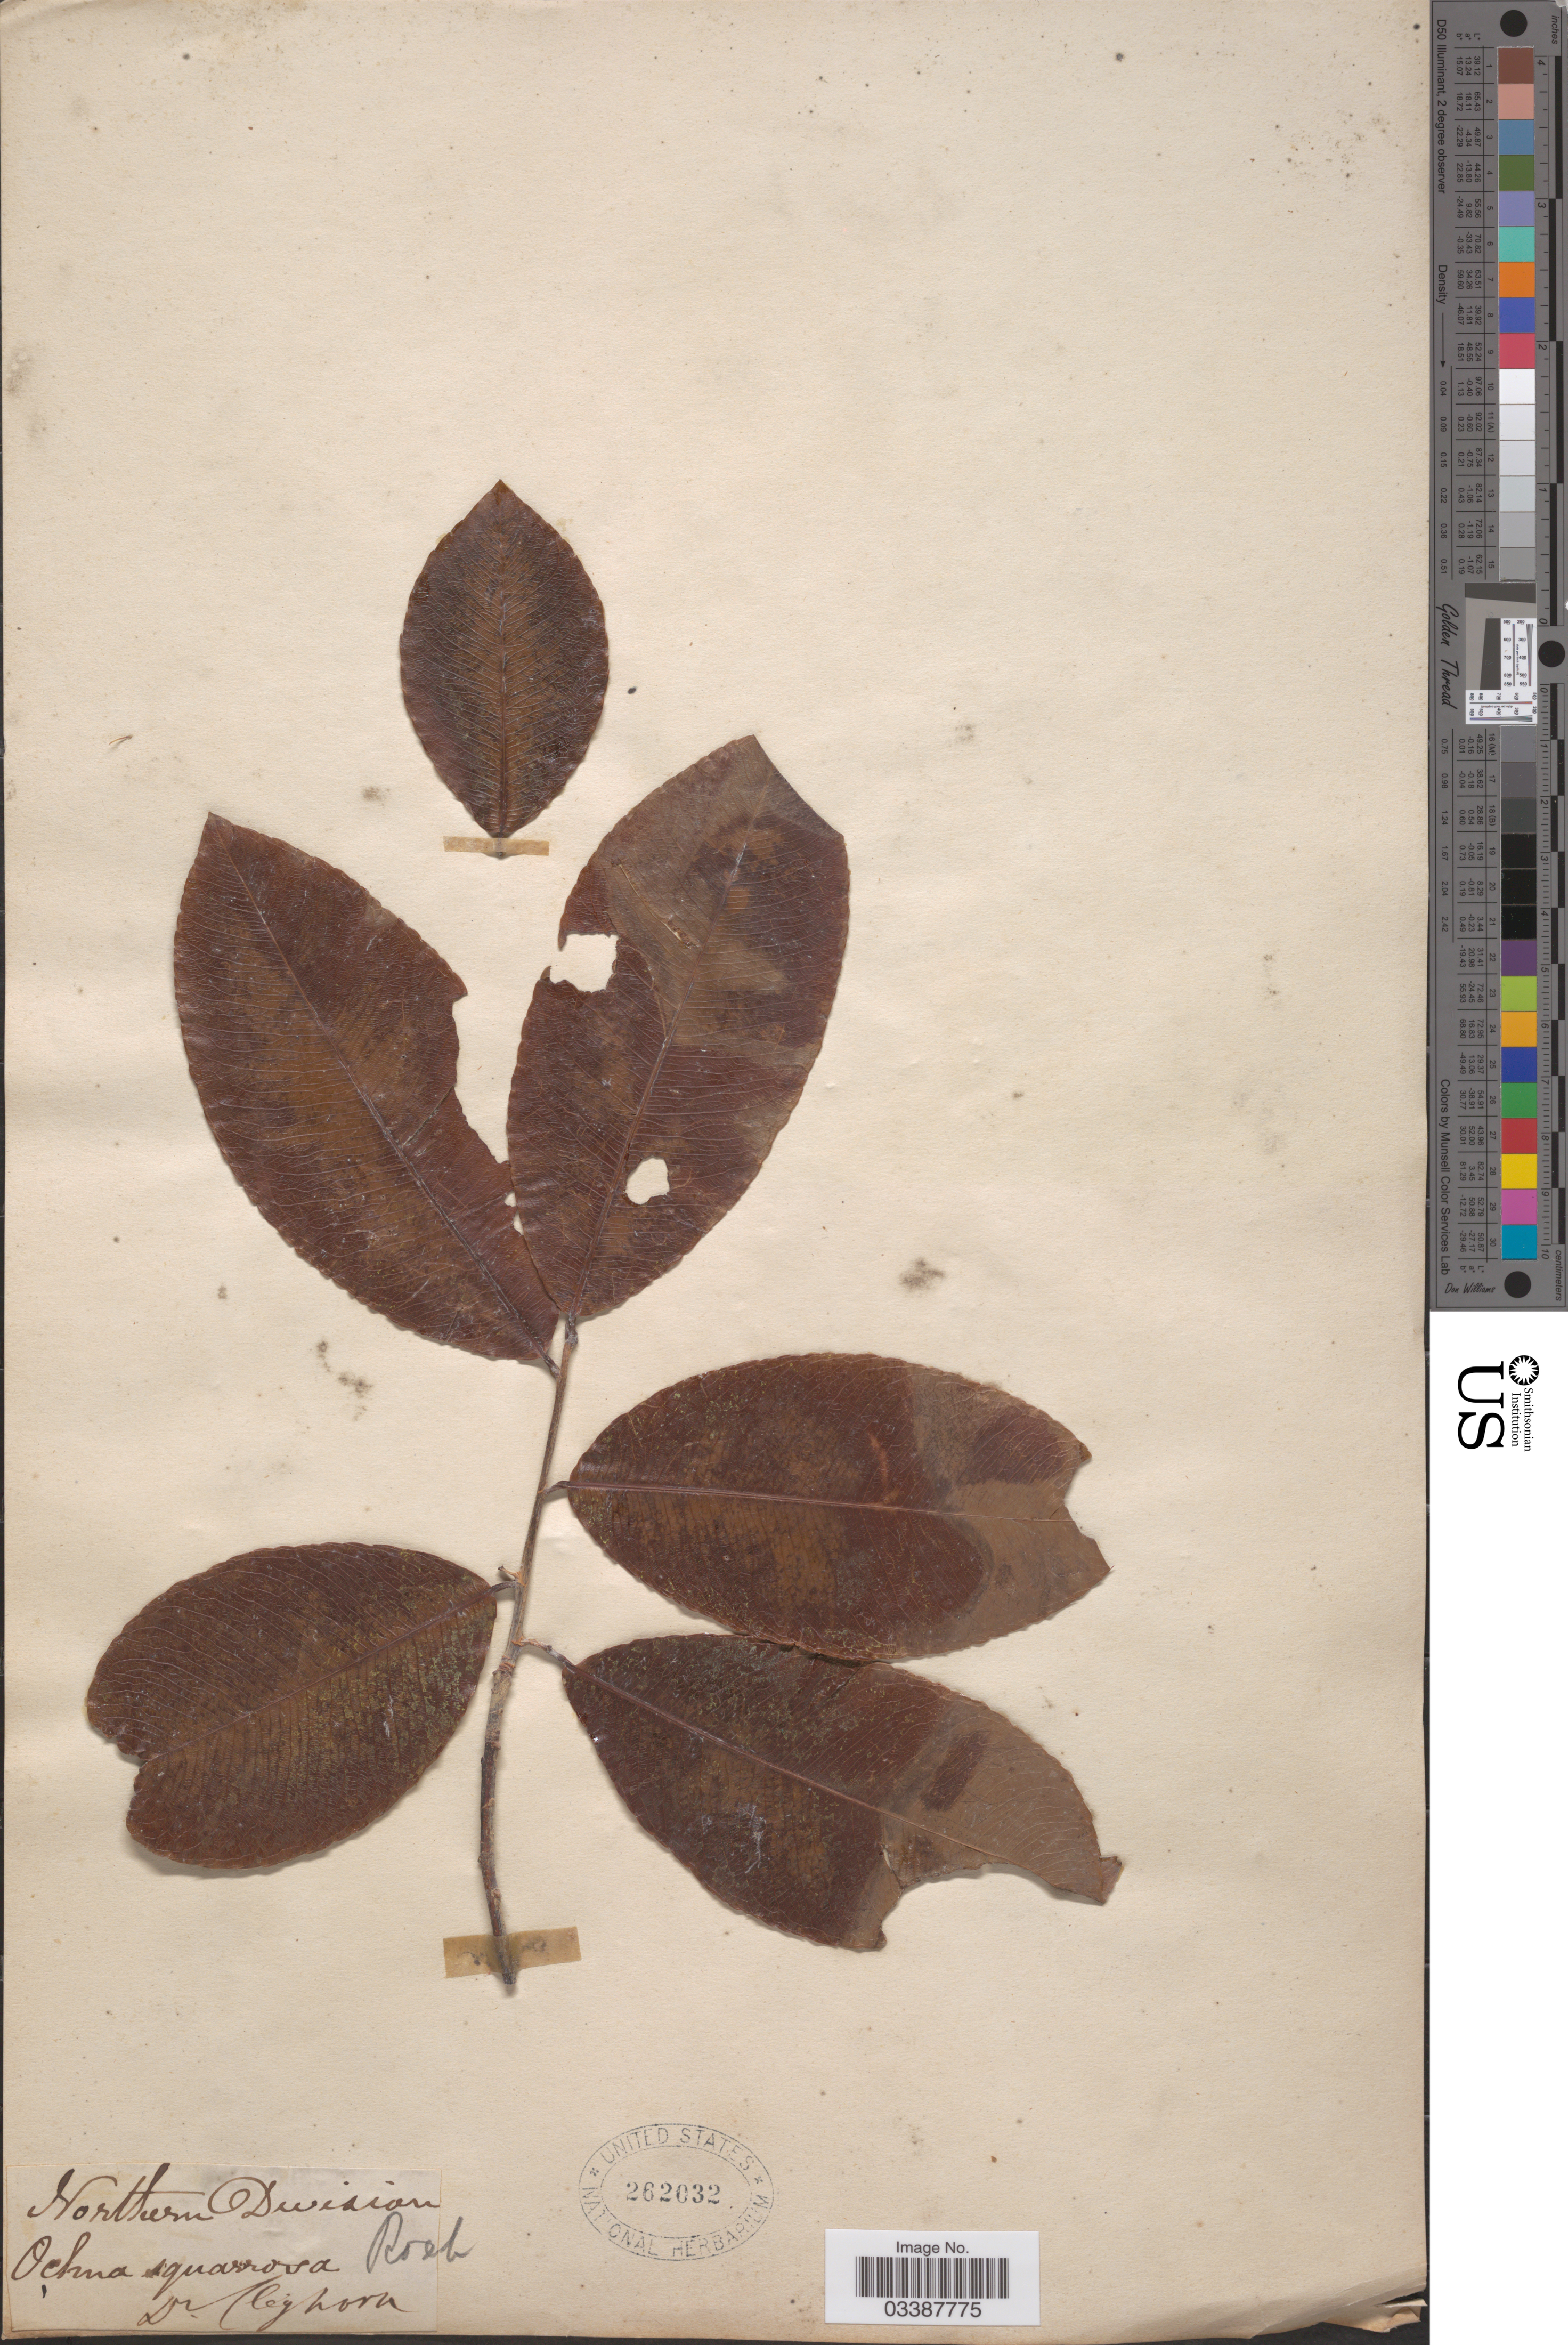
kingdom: Plantae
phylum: Tracheophyta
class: Magnoliopsida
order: Malpighiales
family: Ochnaceae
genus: Ochna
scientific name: Ochna squarrosa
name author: L.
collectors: Cleghorn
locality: Northern Division.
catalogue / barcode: US 262032